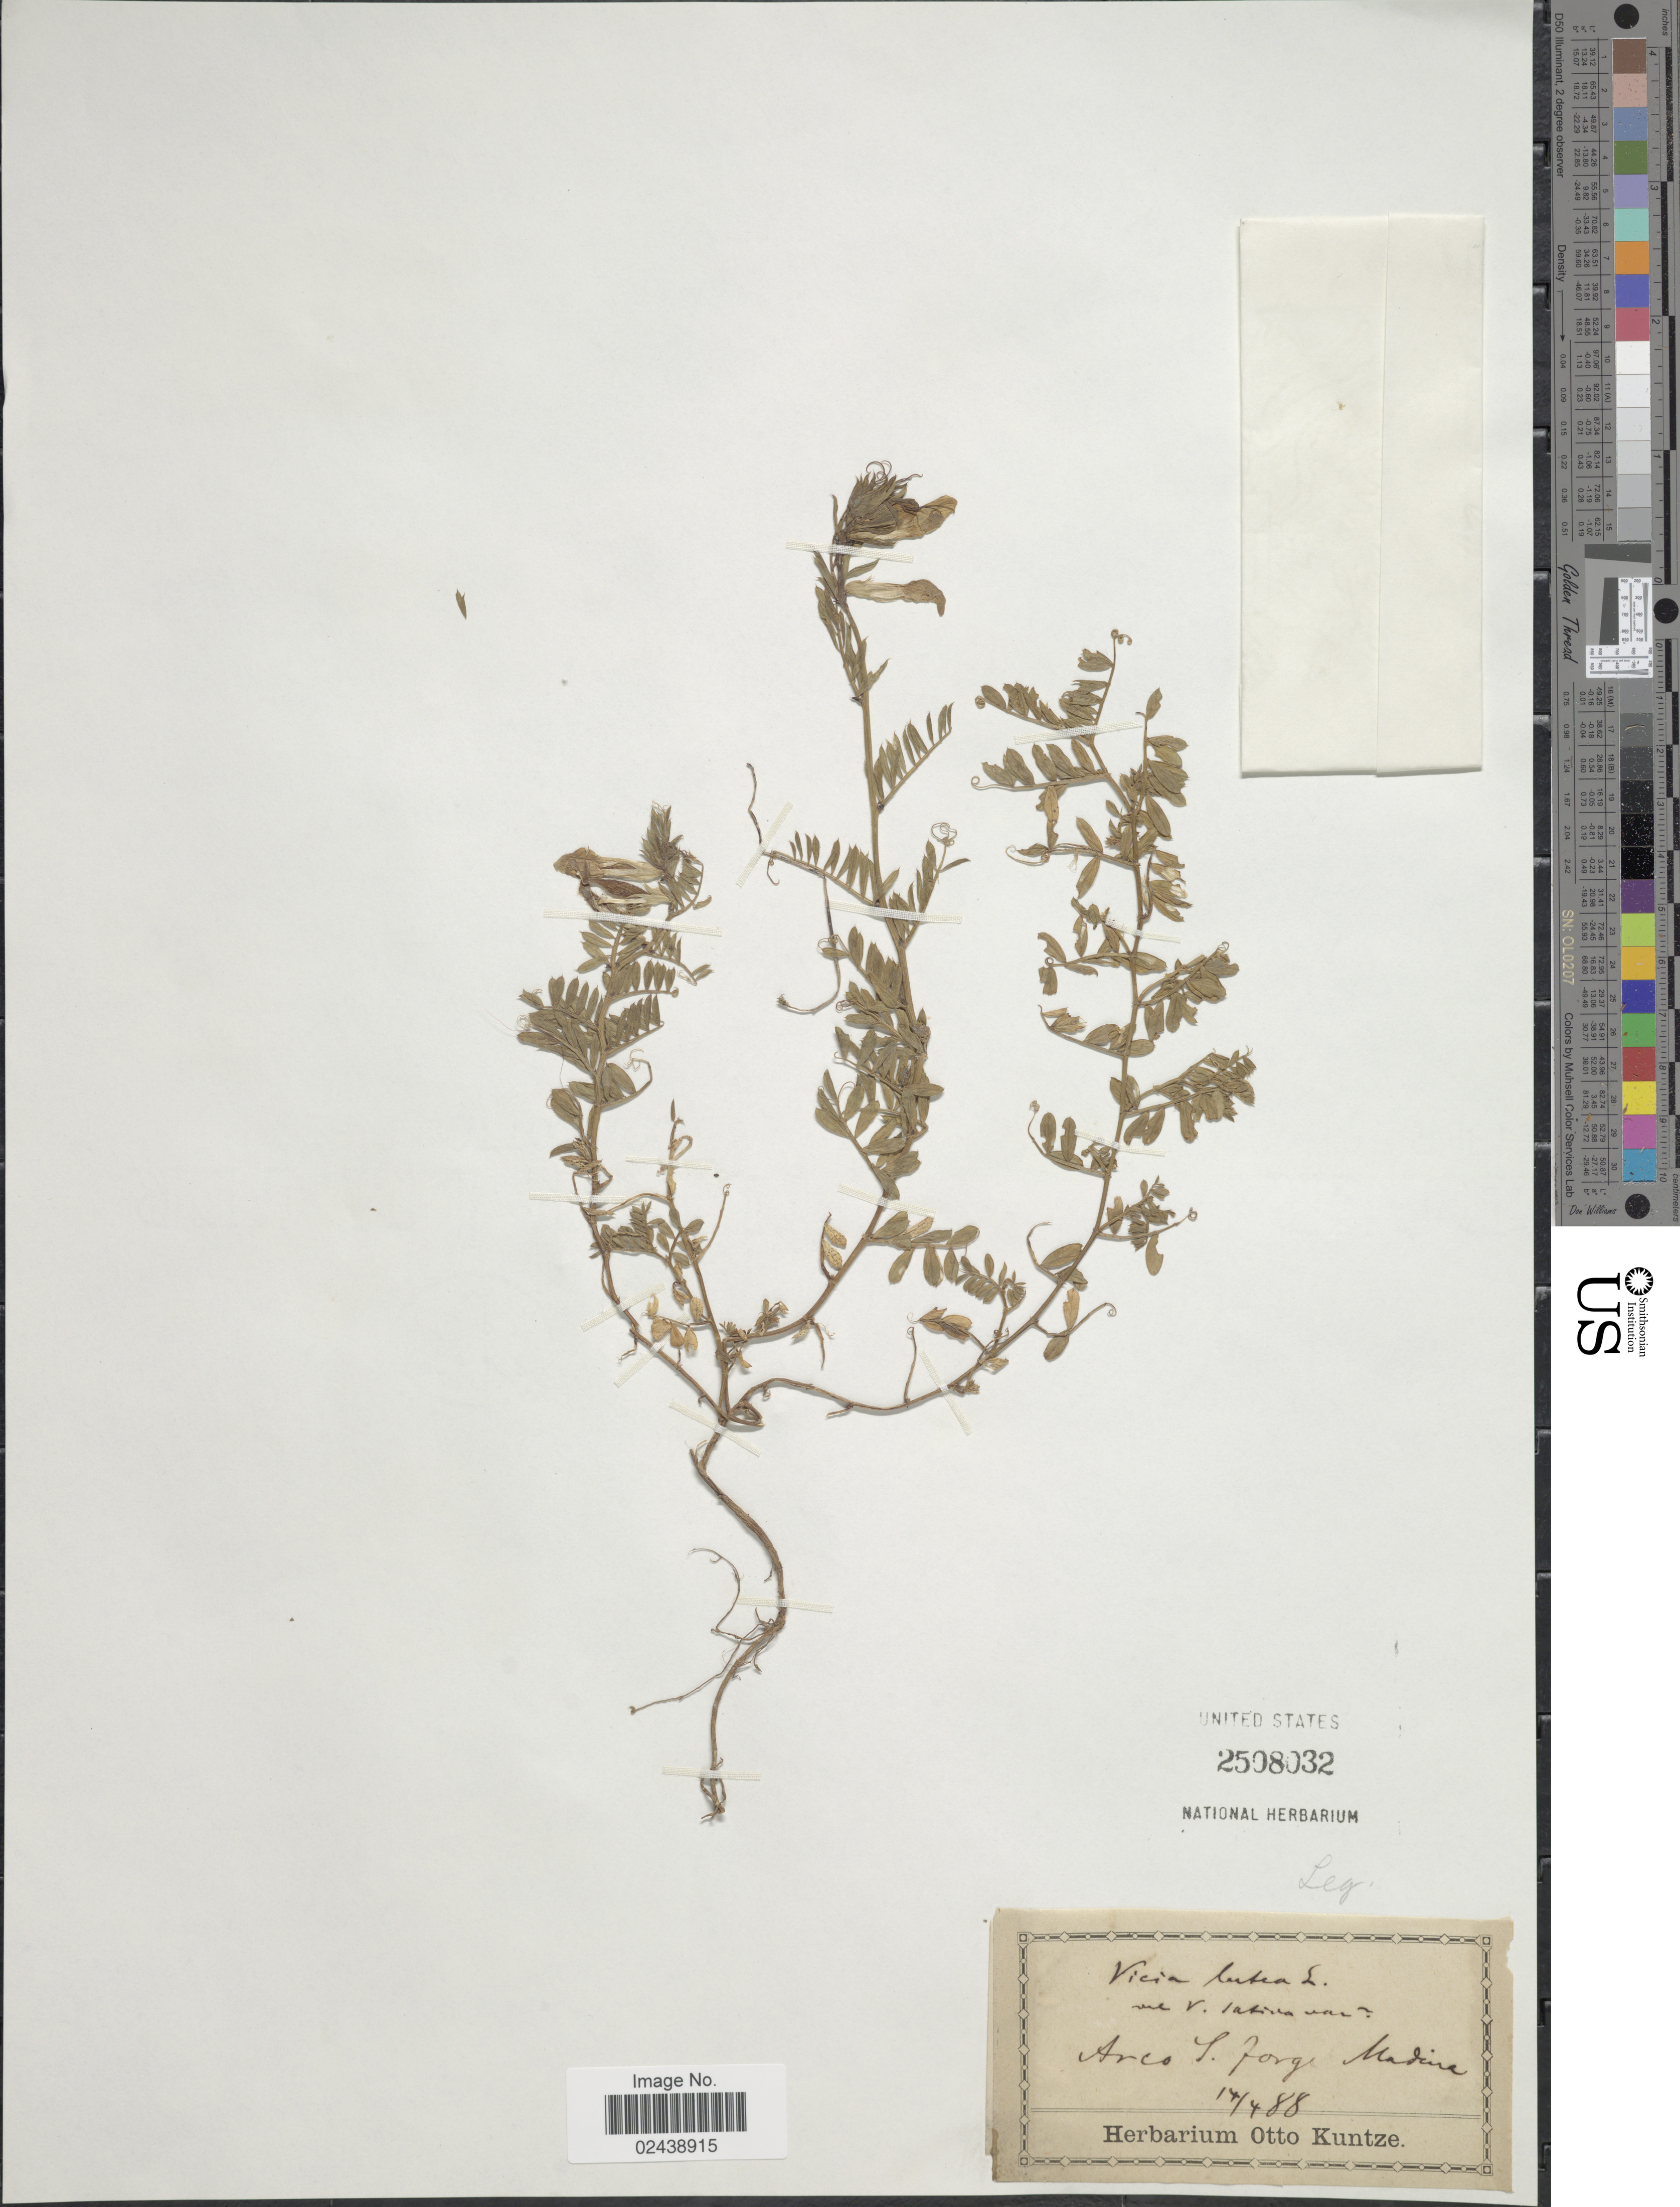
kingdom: Plantae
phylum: Tracheophyta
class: Magnoliopsida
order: Fabales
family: Fabaceae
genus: Vicia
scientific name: Vicia lutea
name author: L.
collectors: ex herb. Otto Kuntze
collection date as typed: Transcribed d/m/y: 14/4/88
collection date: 1888-04-14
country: Portugal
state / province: Madeira (Aut. Reg.)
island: Ares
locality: Ares l. forge, Madeira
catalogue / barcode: US 2508032